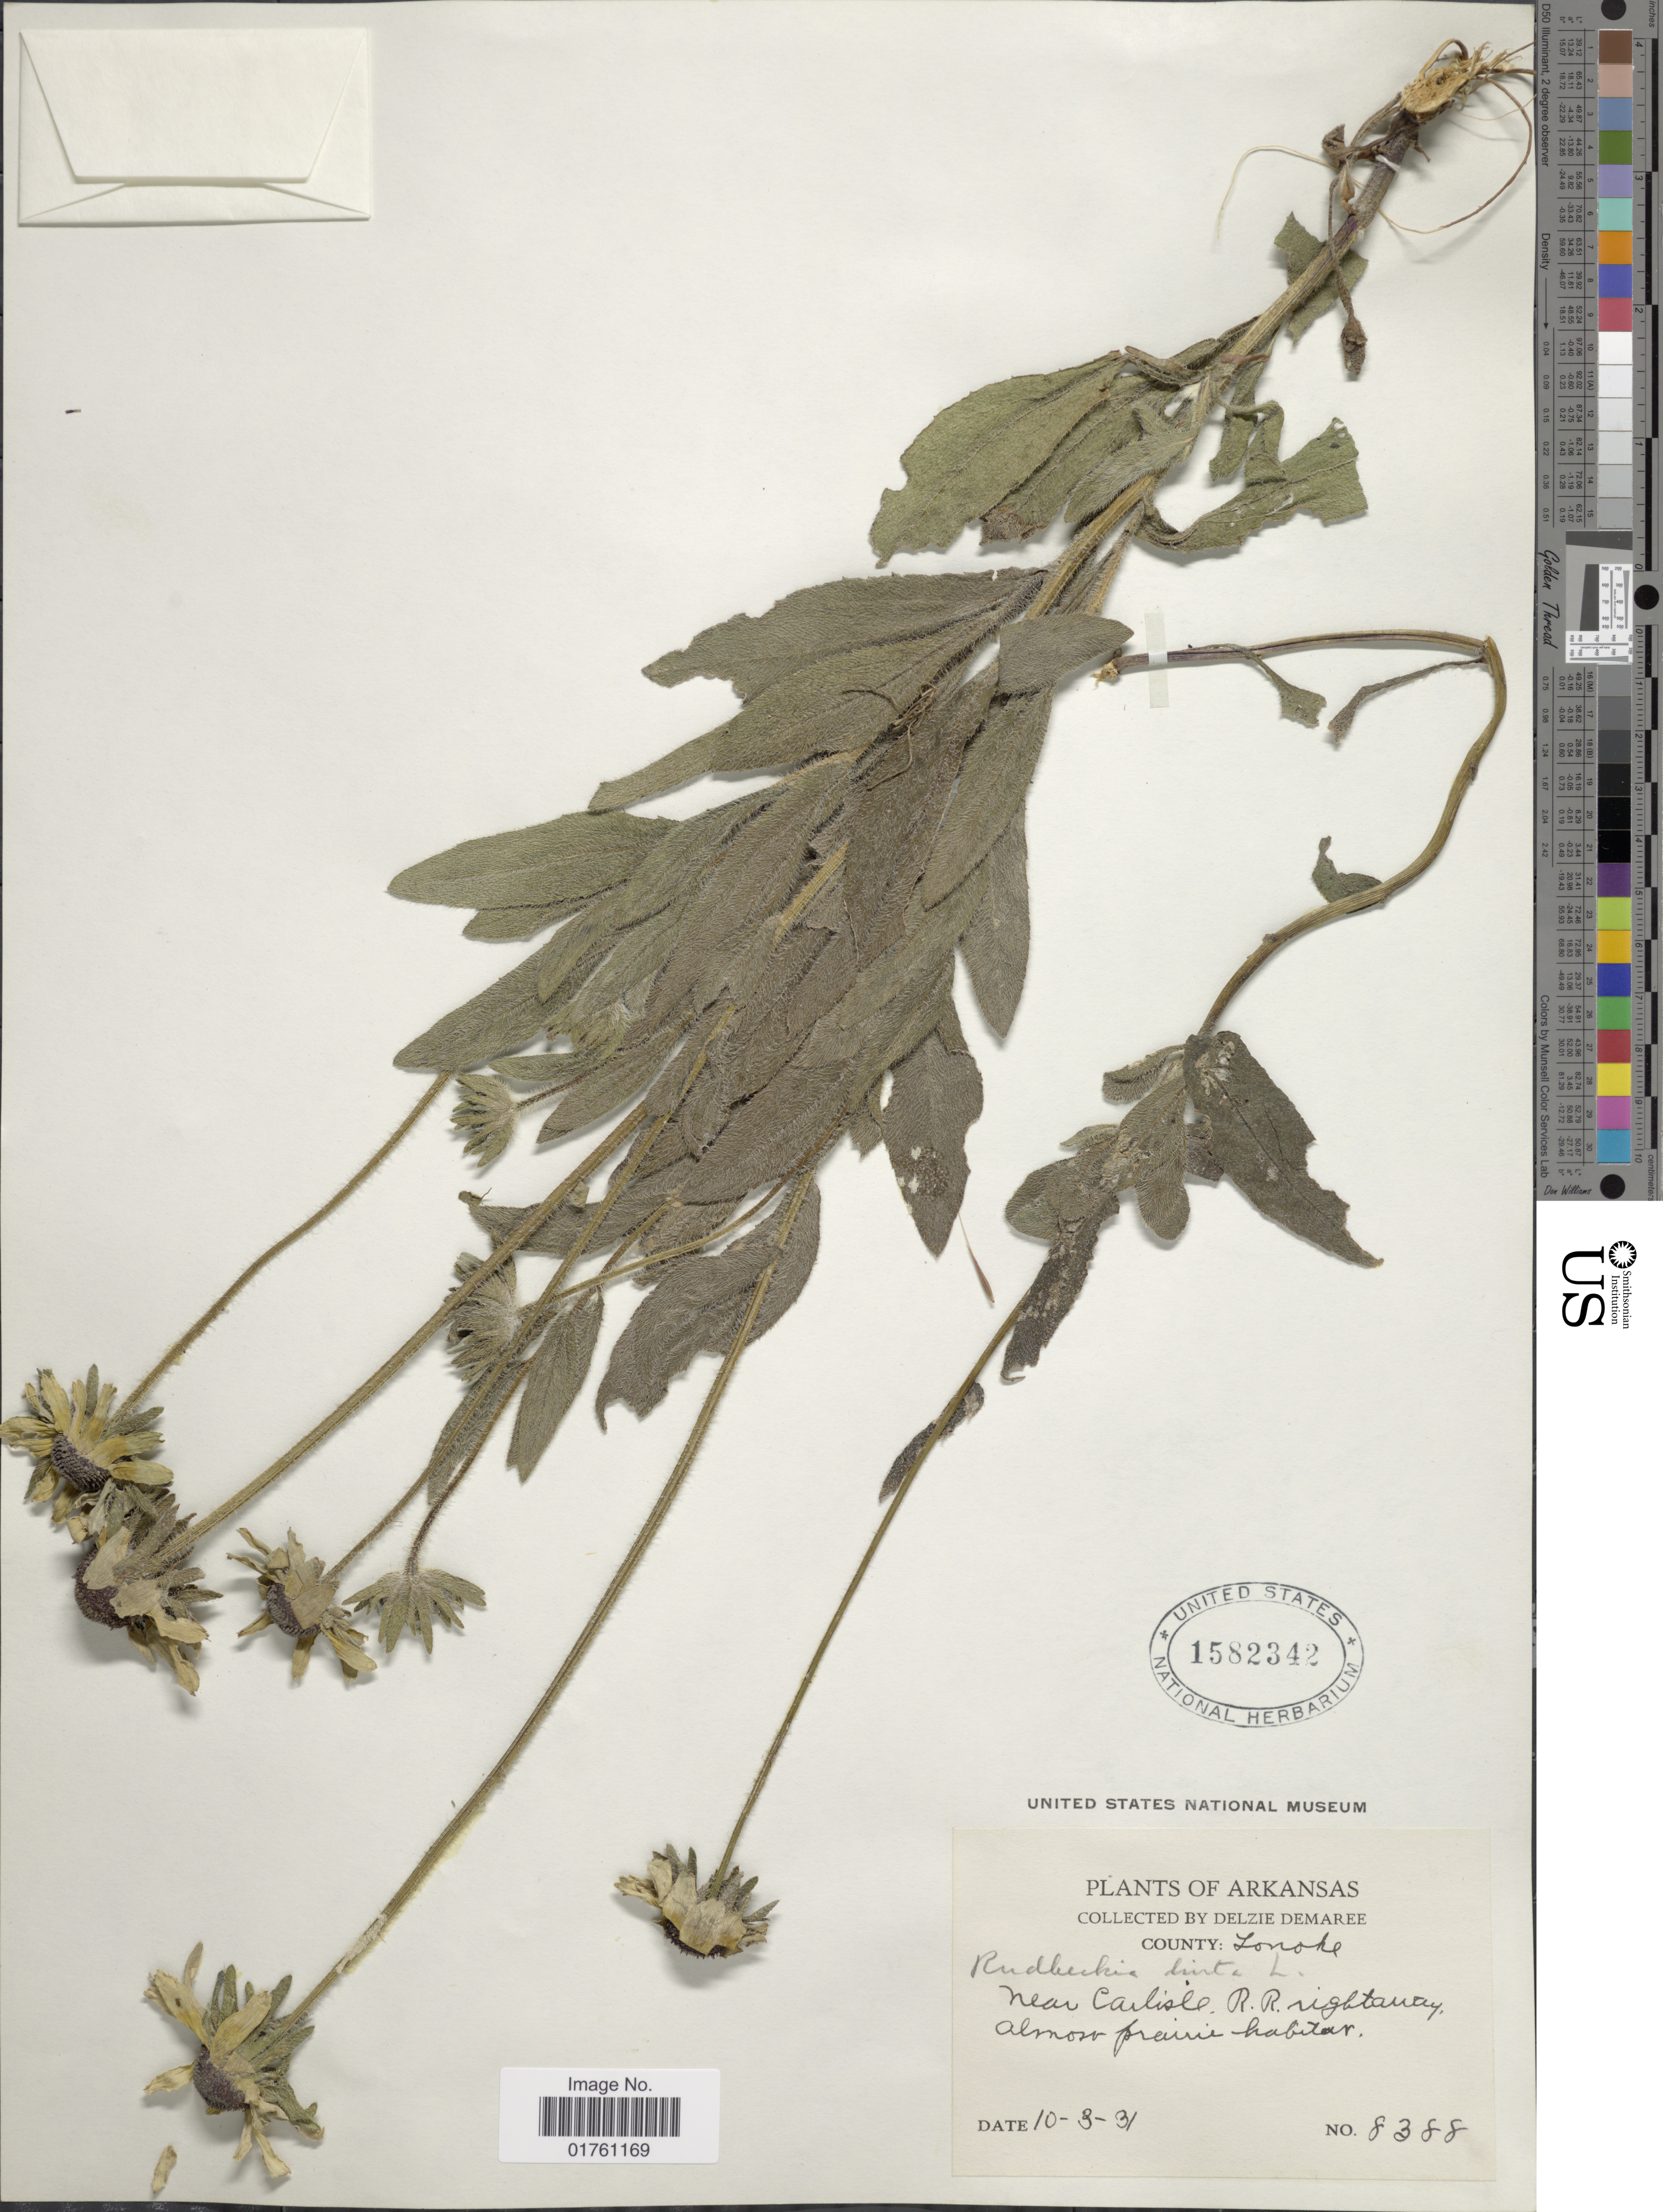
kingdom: Plantae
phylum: Tracheophyta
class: Magnoliopsida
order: Asterales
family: Asteraceae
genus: Rudbeckia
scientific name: Rudbeckia hirta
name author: L.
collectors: D. Demaree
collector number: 8388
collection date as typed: Transcribed d/m/y: 3/10/31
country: United States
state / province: Arkansas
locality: County Lonoke, Near Carlisle. R.R. Carlisle, R.R. rightaway almost prairie habitat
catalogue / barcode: US 1582342